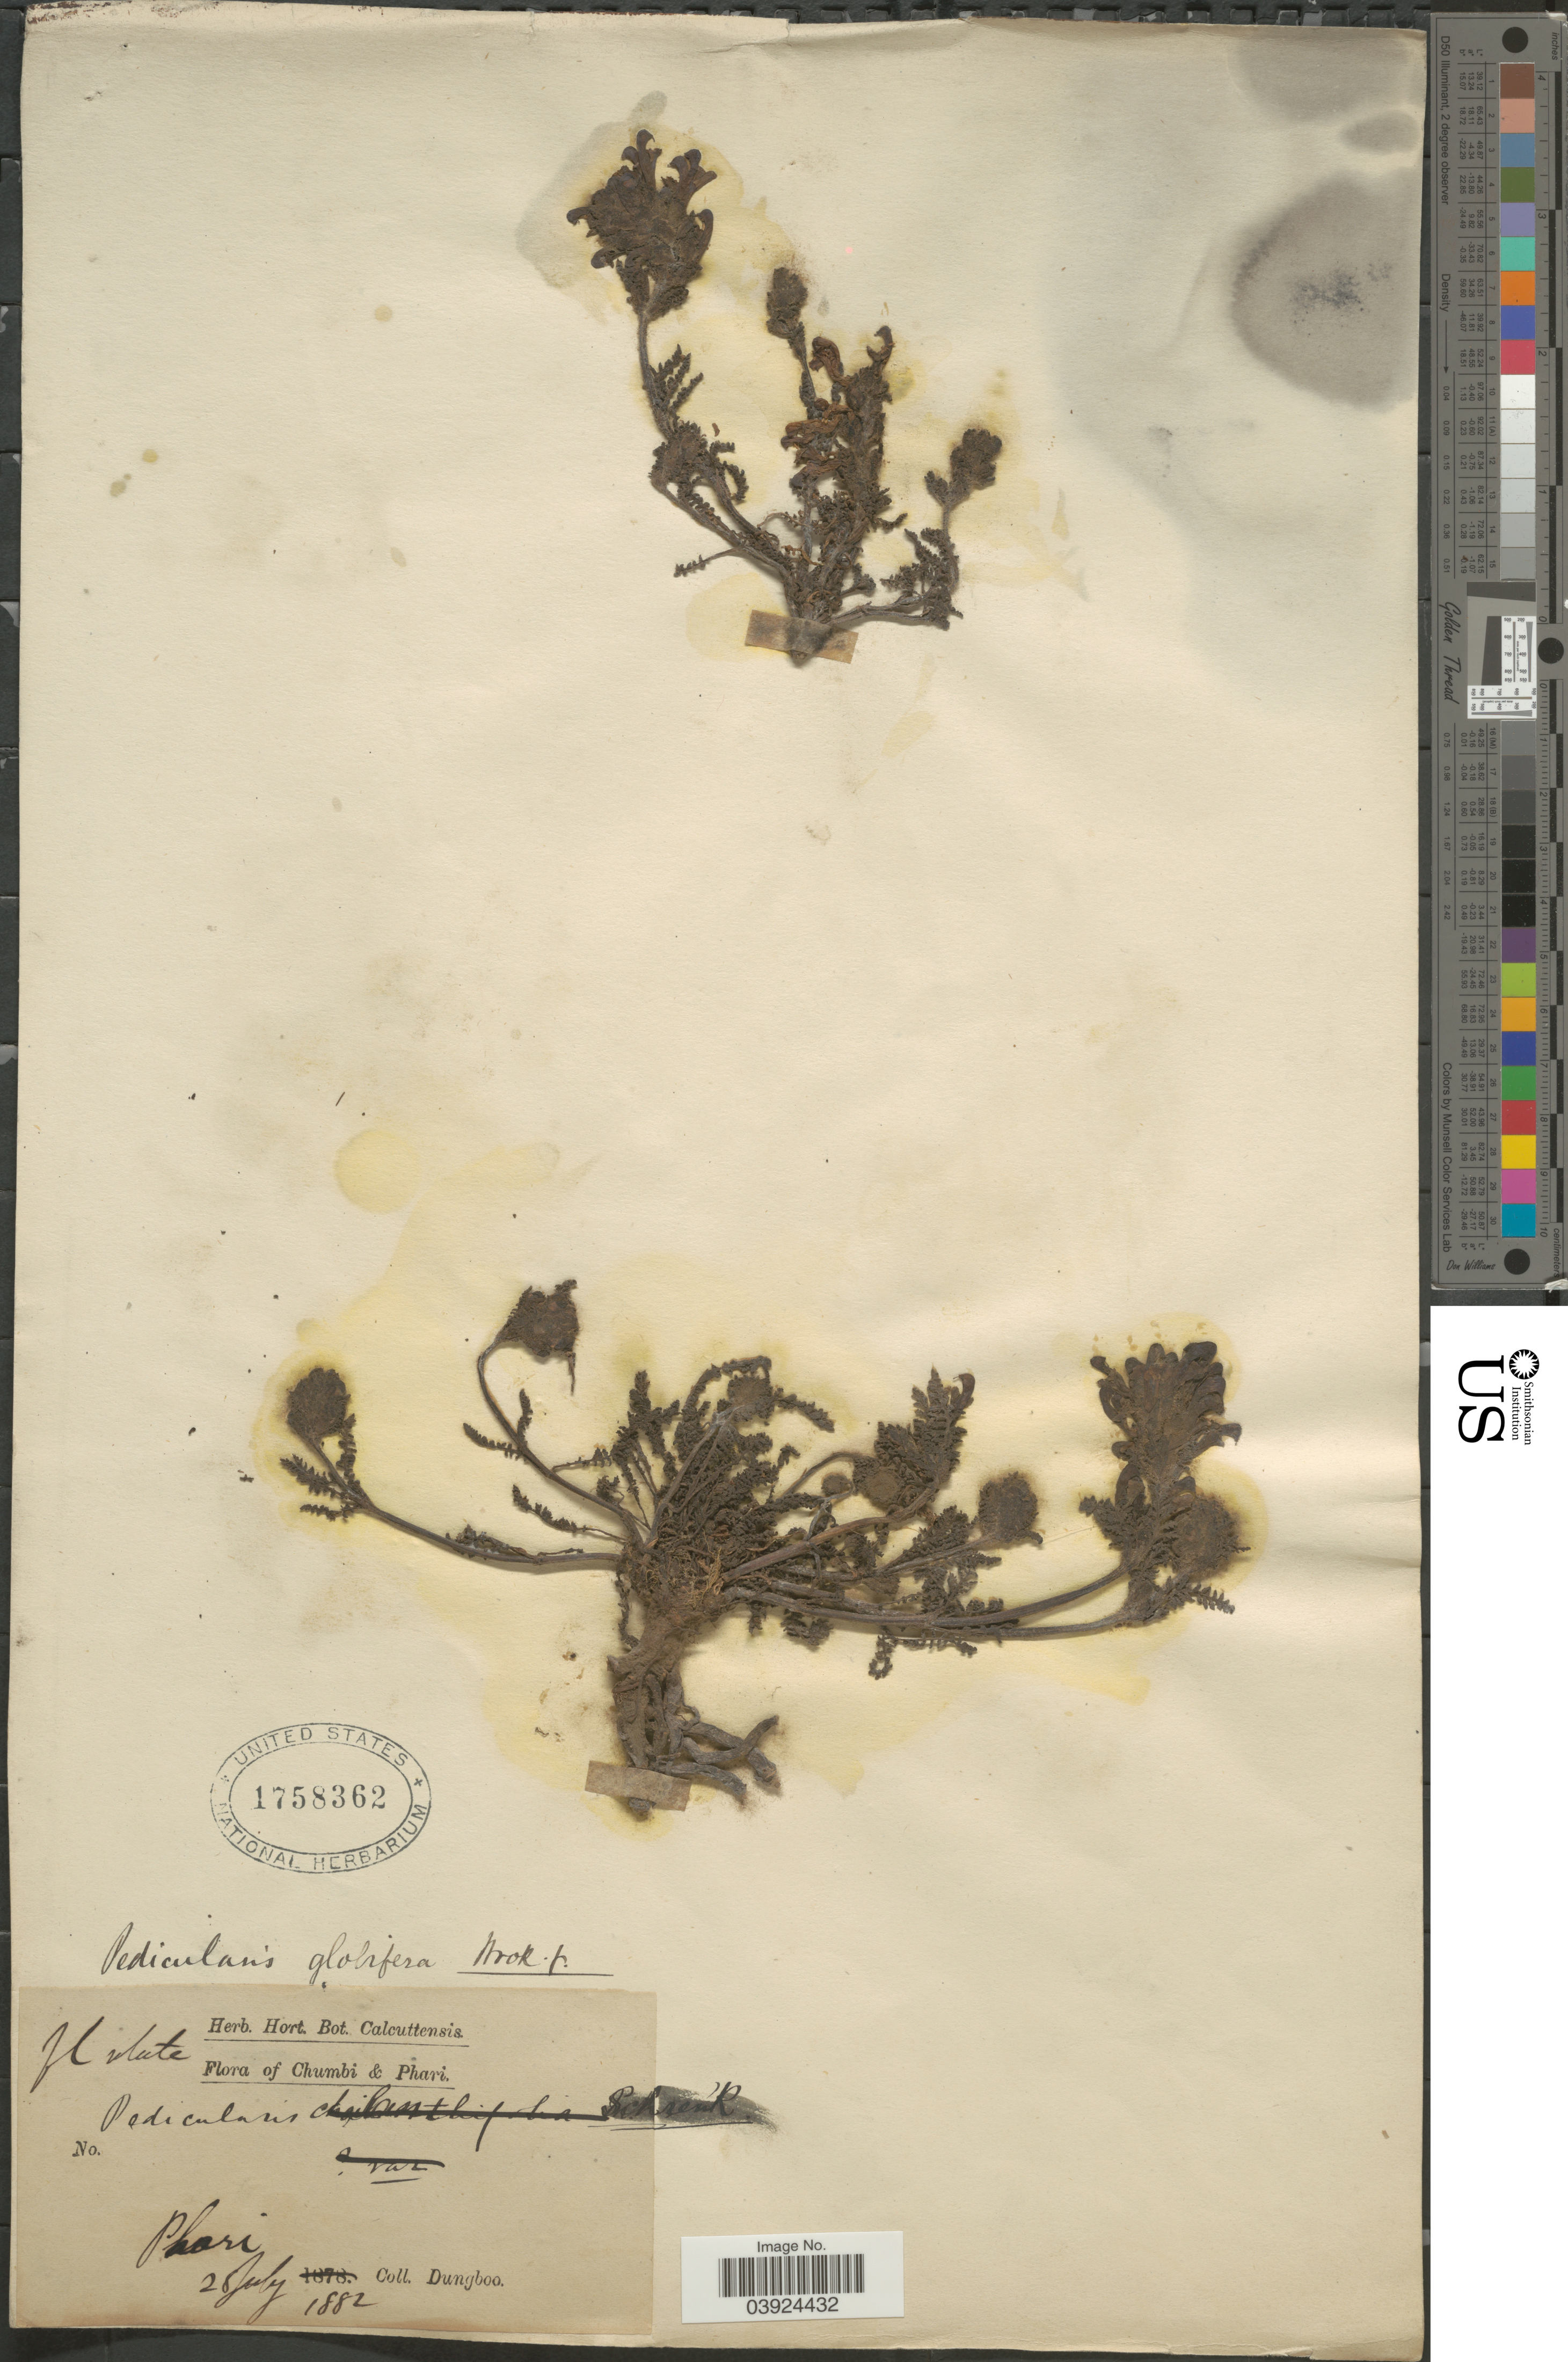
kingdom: Plantae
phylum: Tracheophyta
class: Magnoliopsida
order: Lamiales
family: Orobanchaceae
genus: Pedicularis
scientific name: Pedicularis globifera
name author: Hook. f.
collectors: Dungboo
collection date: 1882-07-28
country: China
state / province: Xizang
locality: Phari.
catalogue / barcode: US 1758362